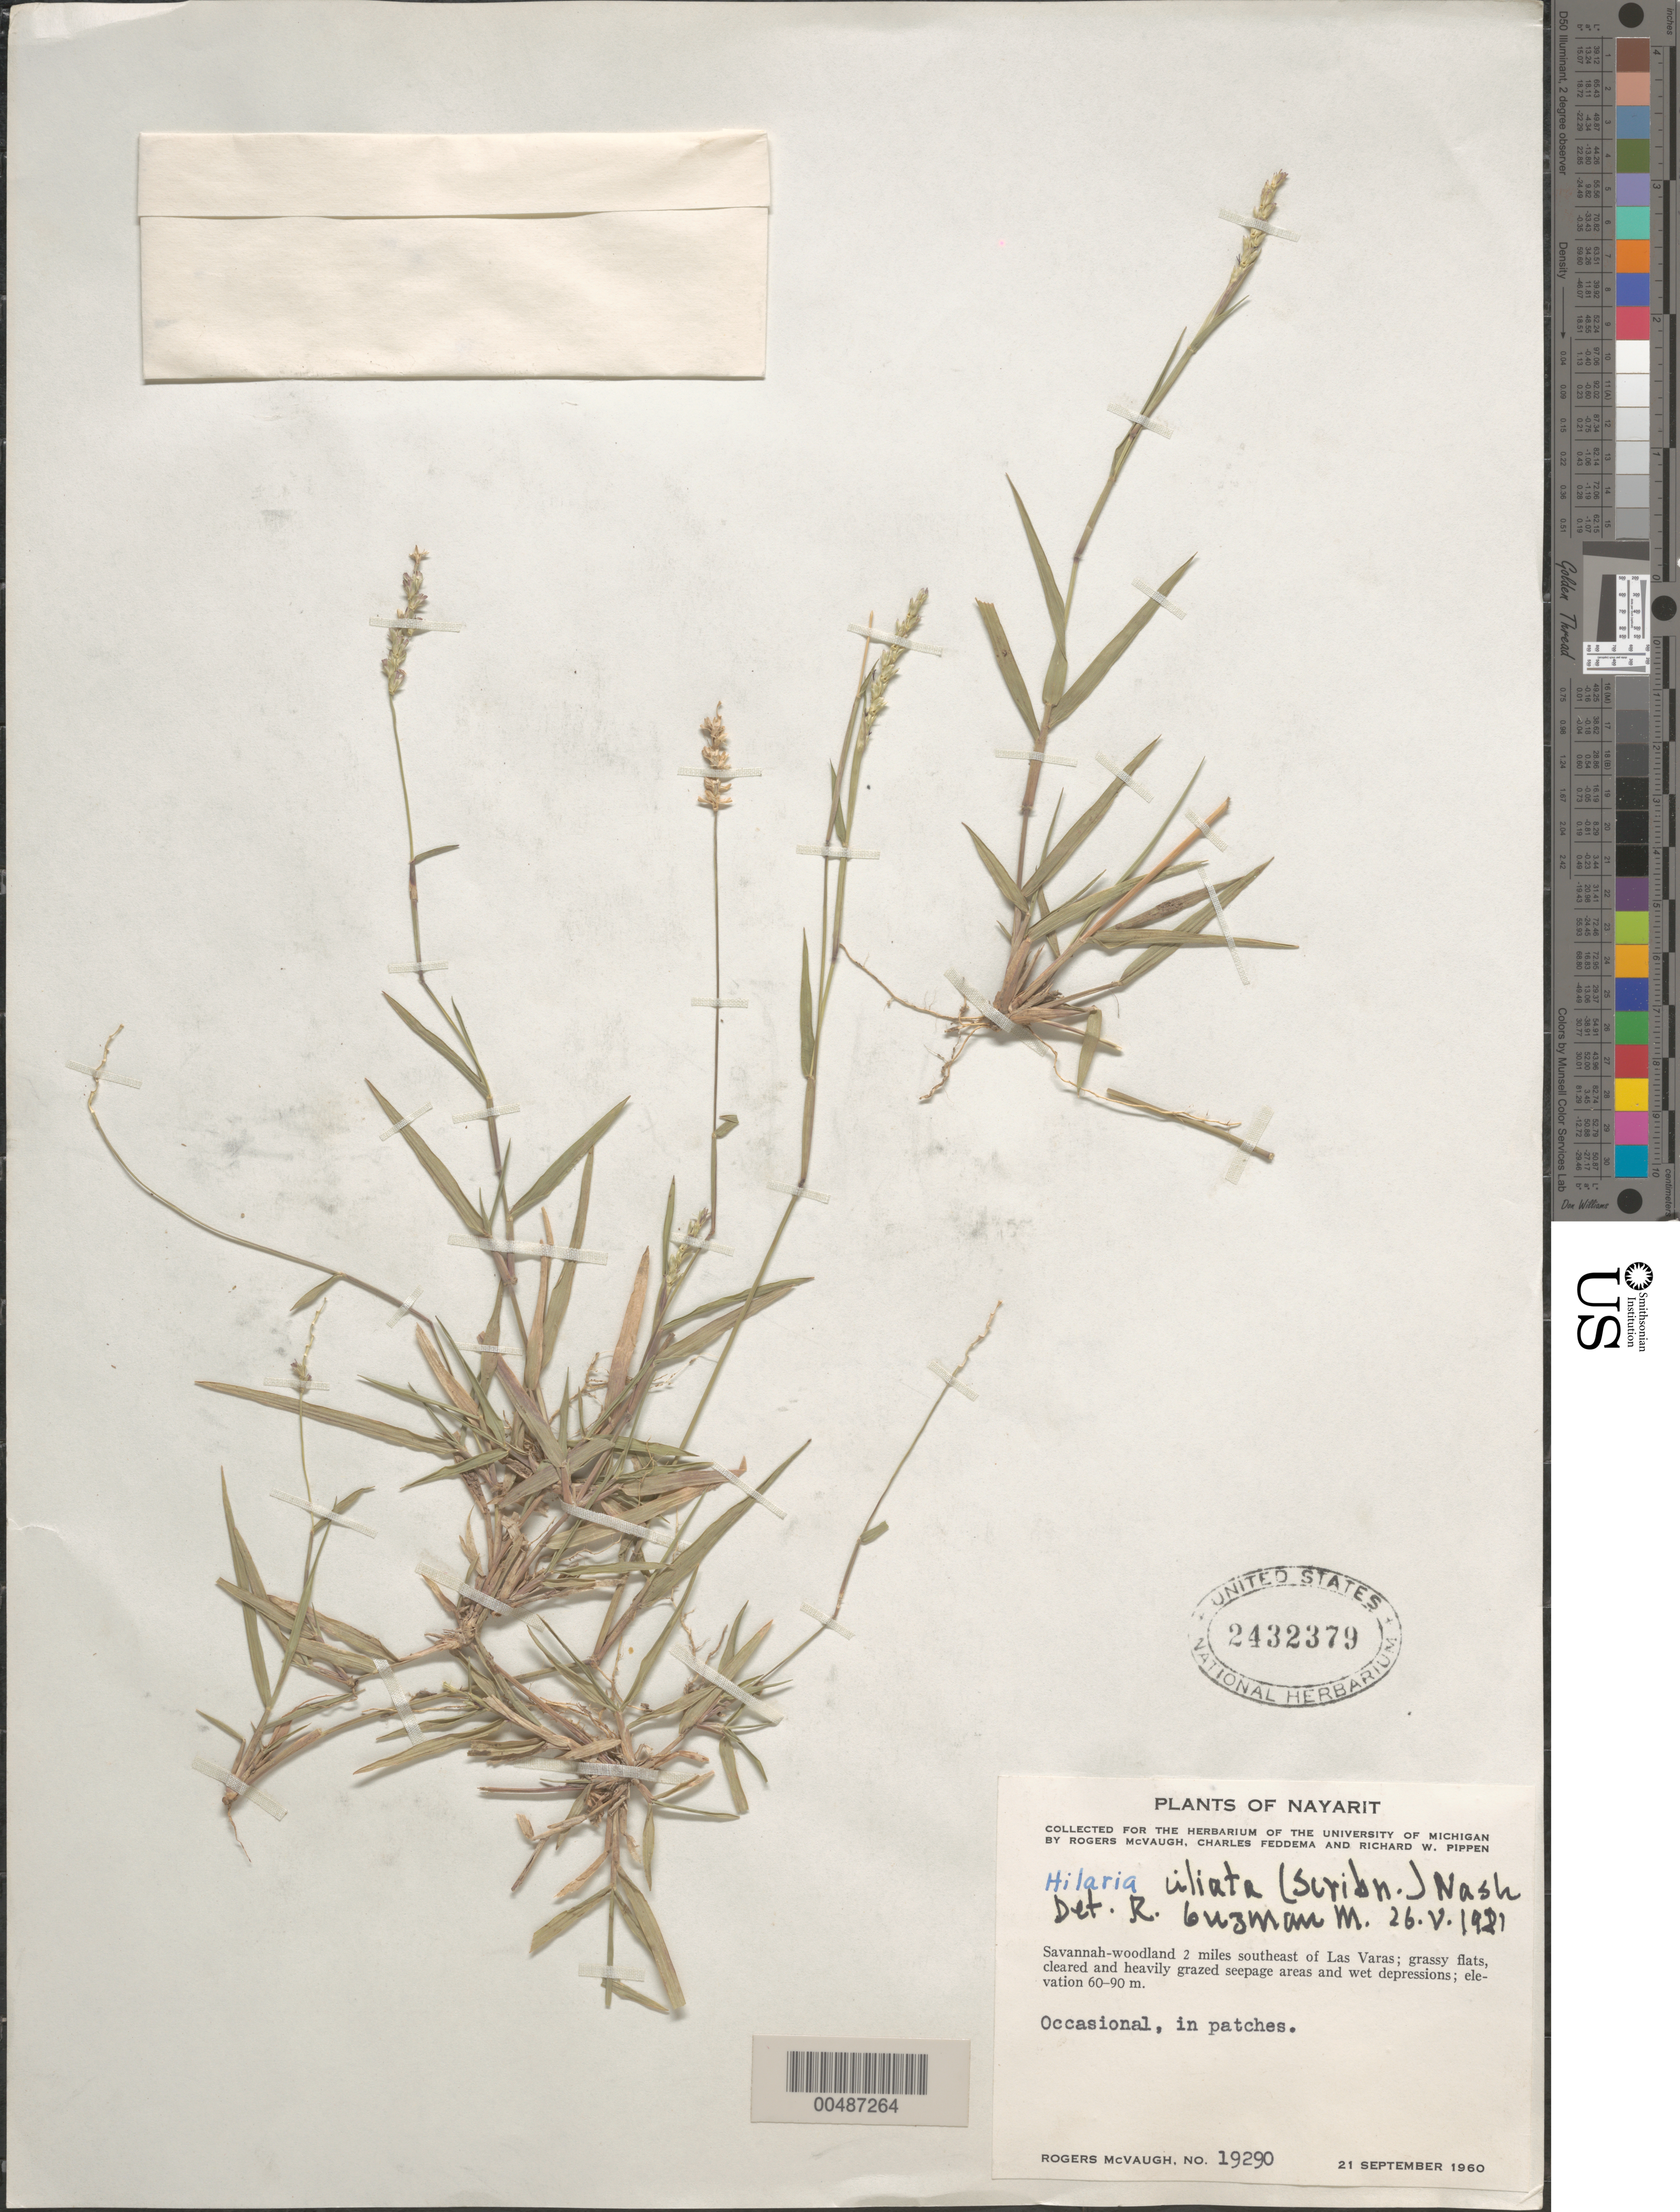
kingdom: Plantae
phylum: Tracheophyta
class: Liliopsida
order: Poales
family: Poaceae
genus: Hilaria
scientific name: Hilaria ciliata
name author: (Scribn.) Nash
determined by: Guzman-M., R.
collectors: R. McVaugh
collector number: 19290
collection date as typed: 21 Sep 1960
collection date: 1960-09-21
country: Mexico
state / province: Nayarit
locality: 2 mi SE of Las Varas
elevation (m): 60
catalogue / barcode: US 2432379